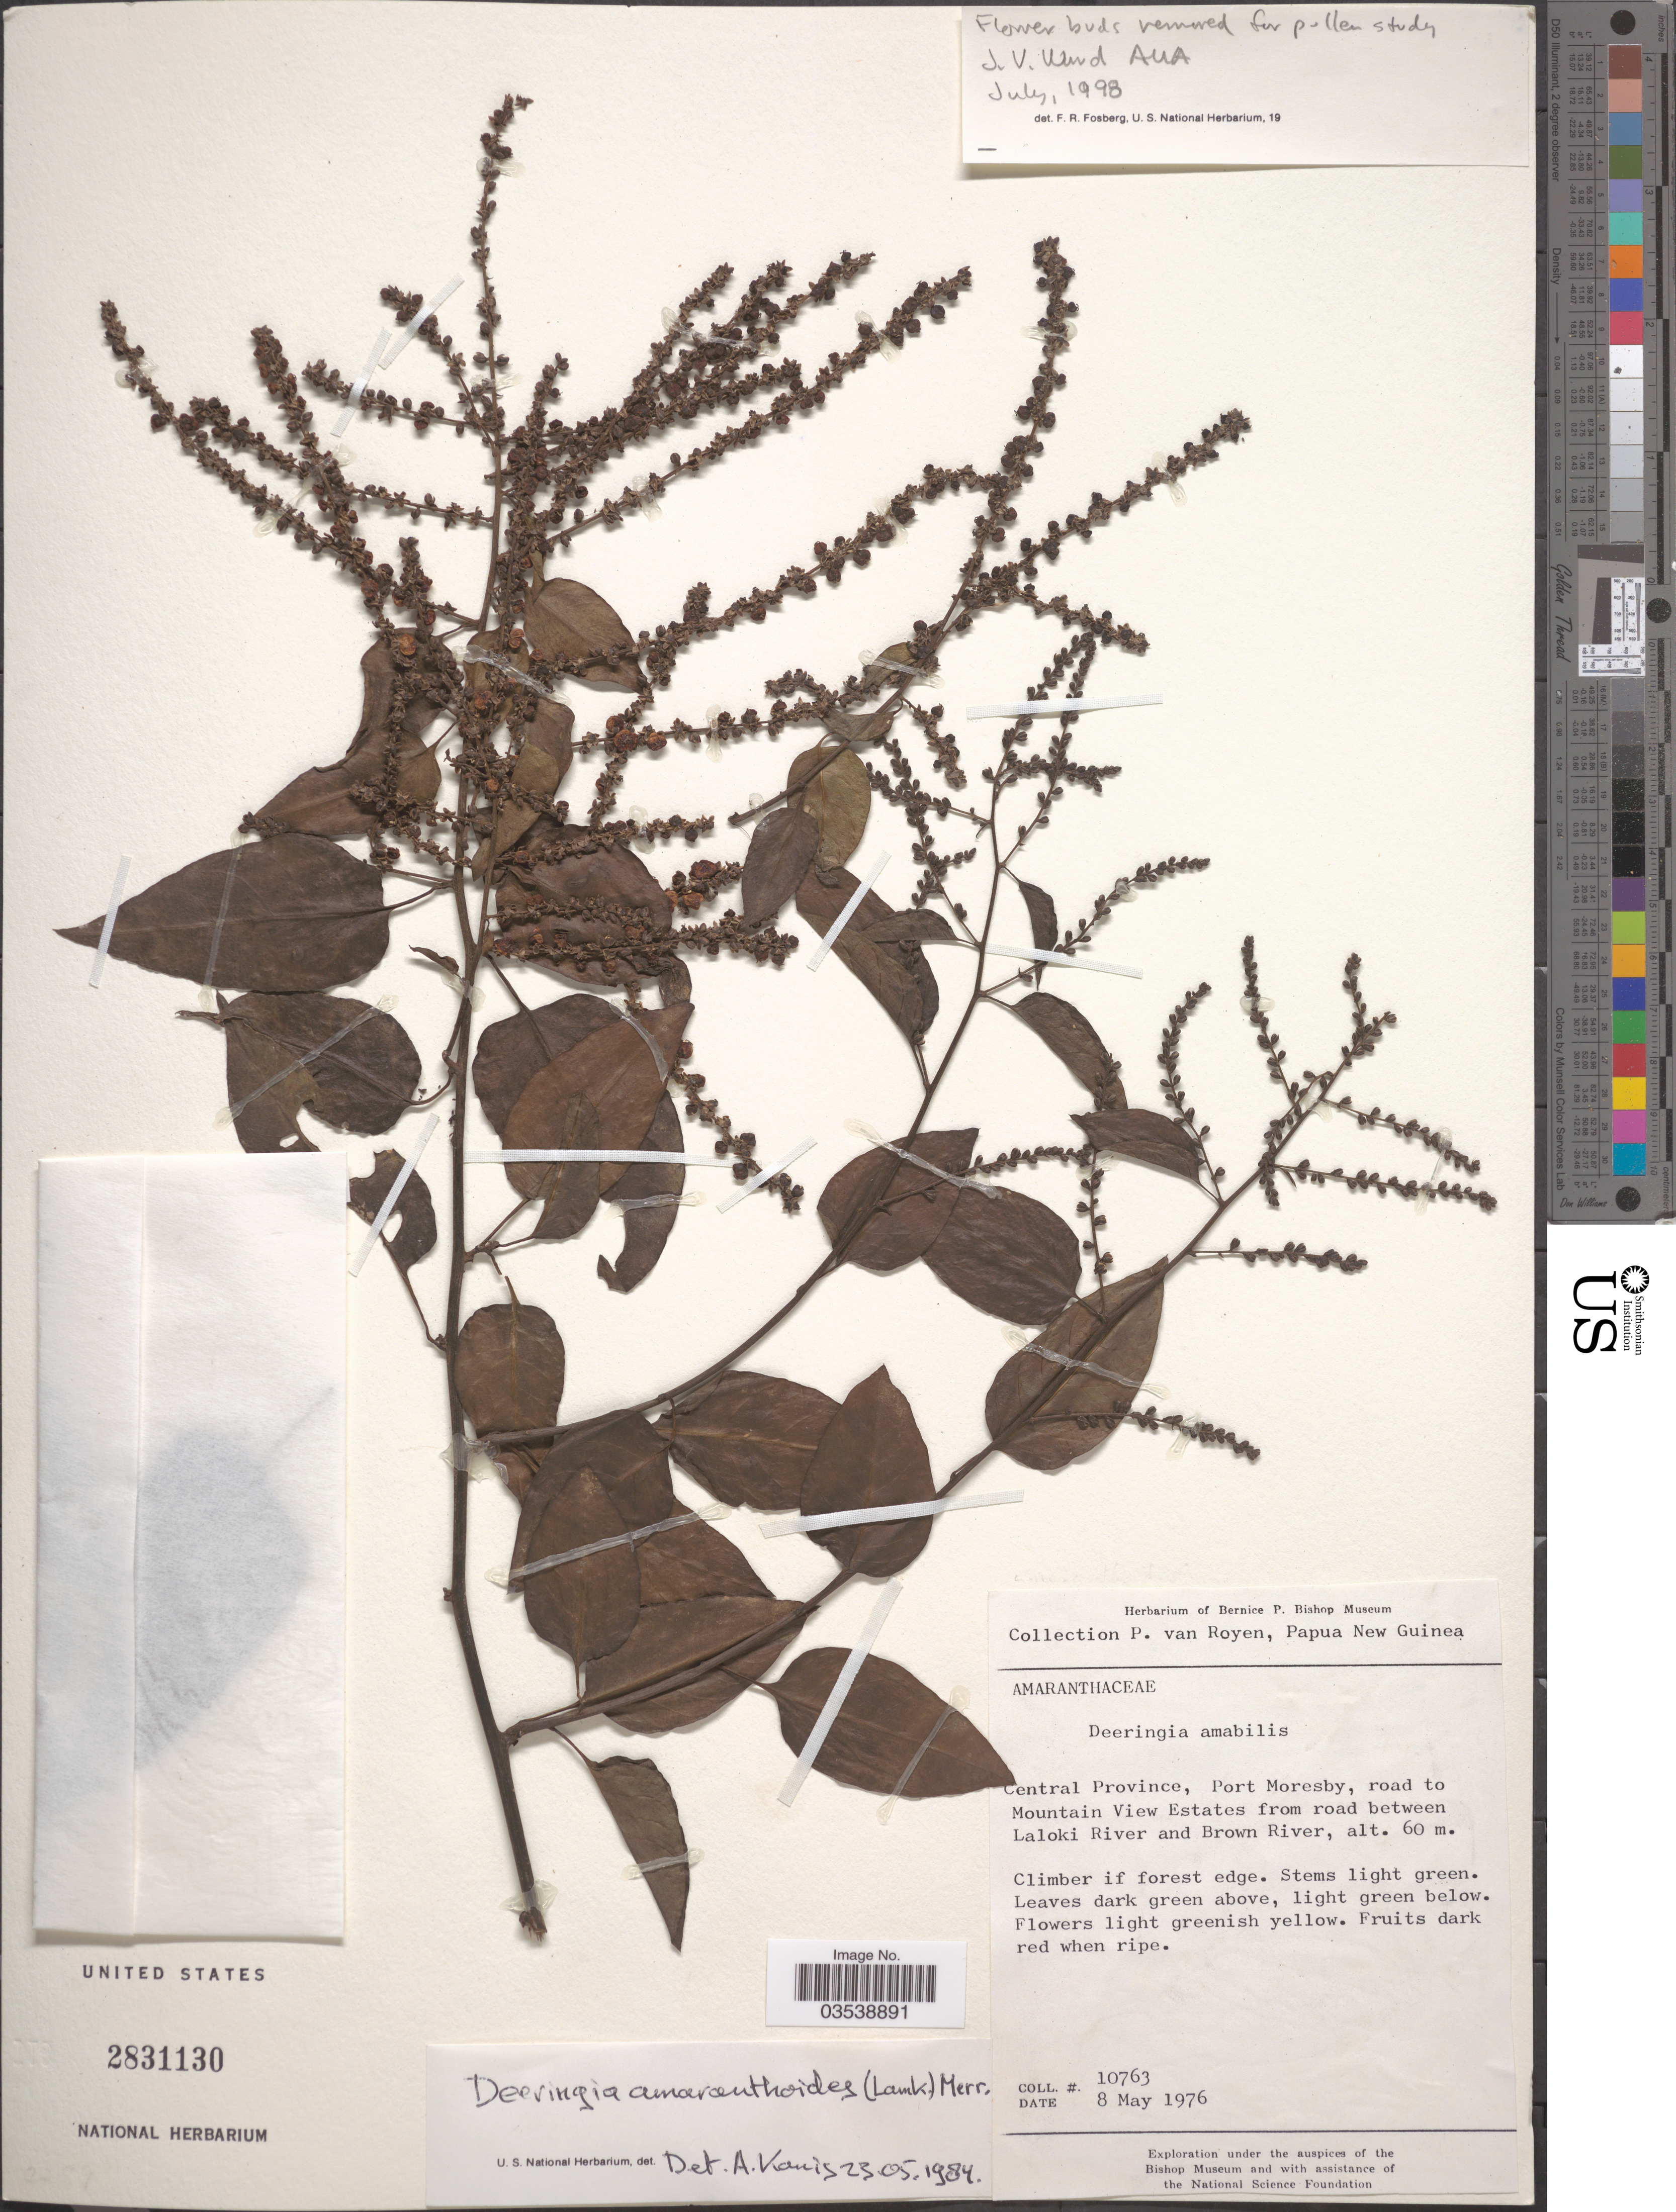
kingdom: Plantae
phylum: Tracheophyta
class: Magnoliopsida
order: Caryophyllales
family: Amaranthaceae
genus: Deeringia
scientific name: Deeringia amaranthoides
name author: (Lam.) Merr.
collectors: P. van Royen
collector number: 10763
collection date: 1976-05-08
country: Papua New Guinea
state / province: Central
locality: Port Moresby, road to Mountain View Estates from road between Laloki River and Brown River.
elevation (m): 60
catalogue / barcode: US 2831130